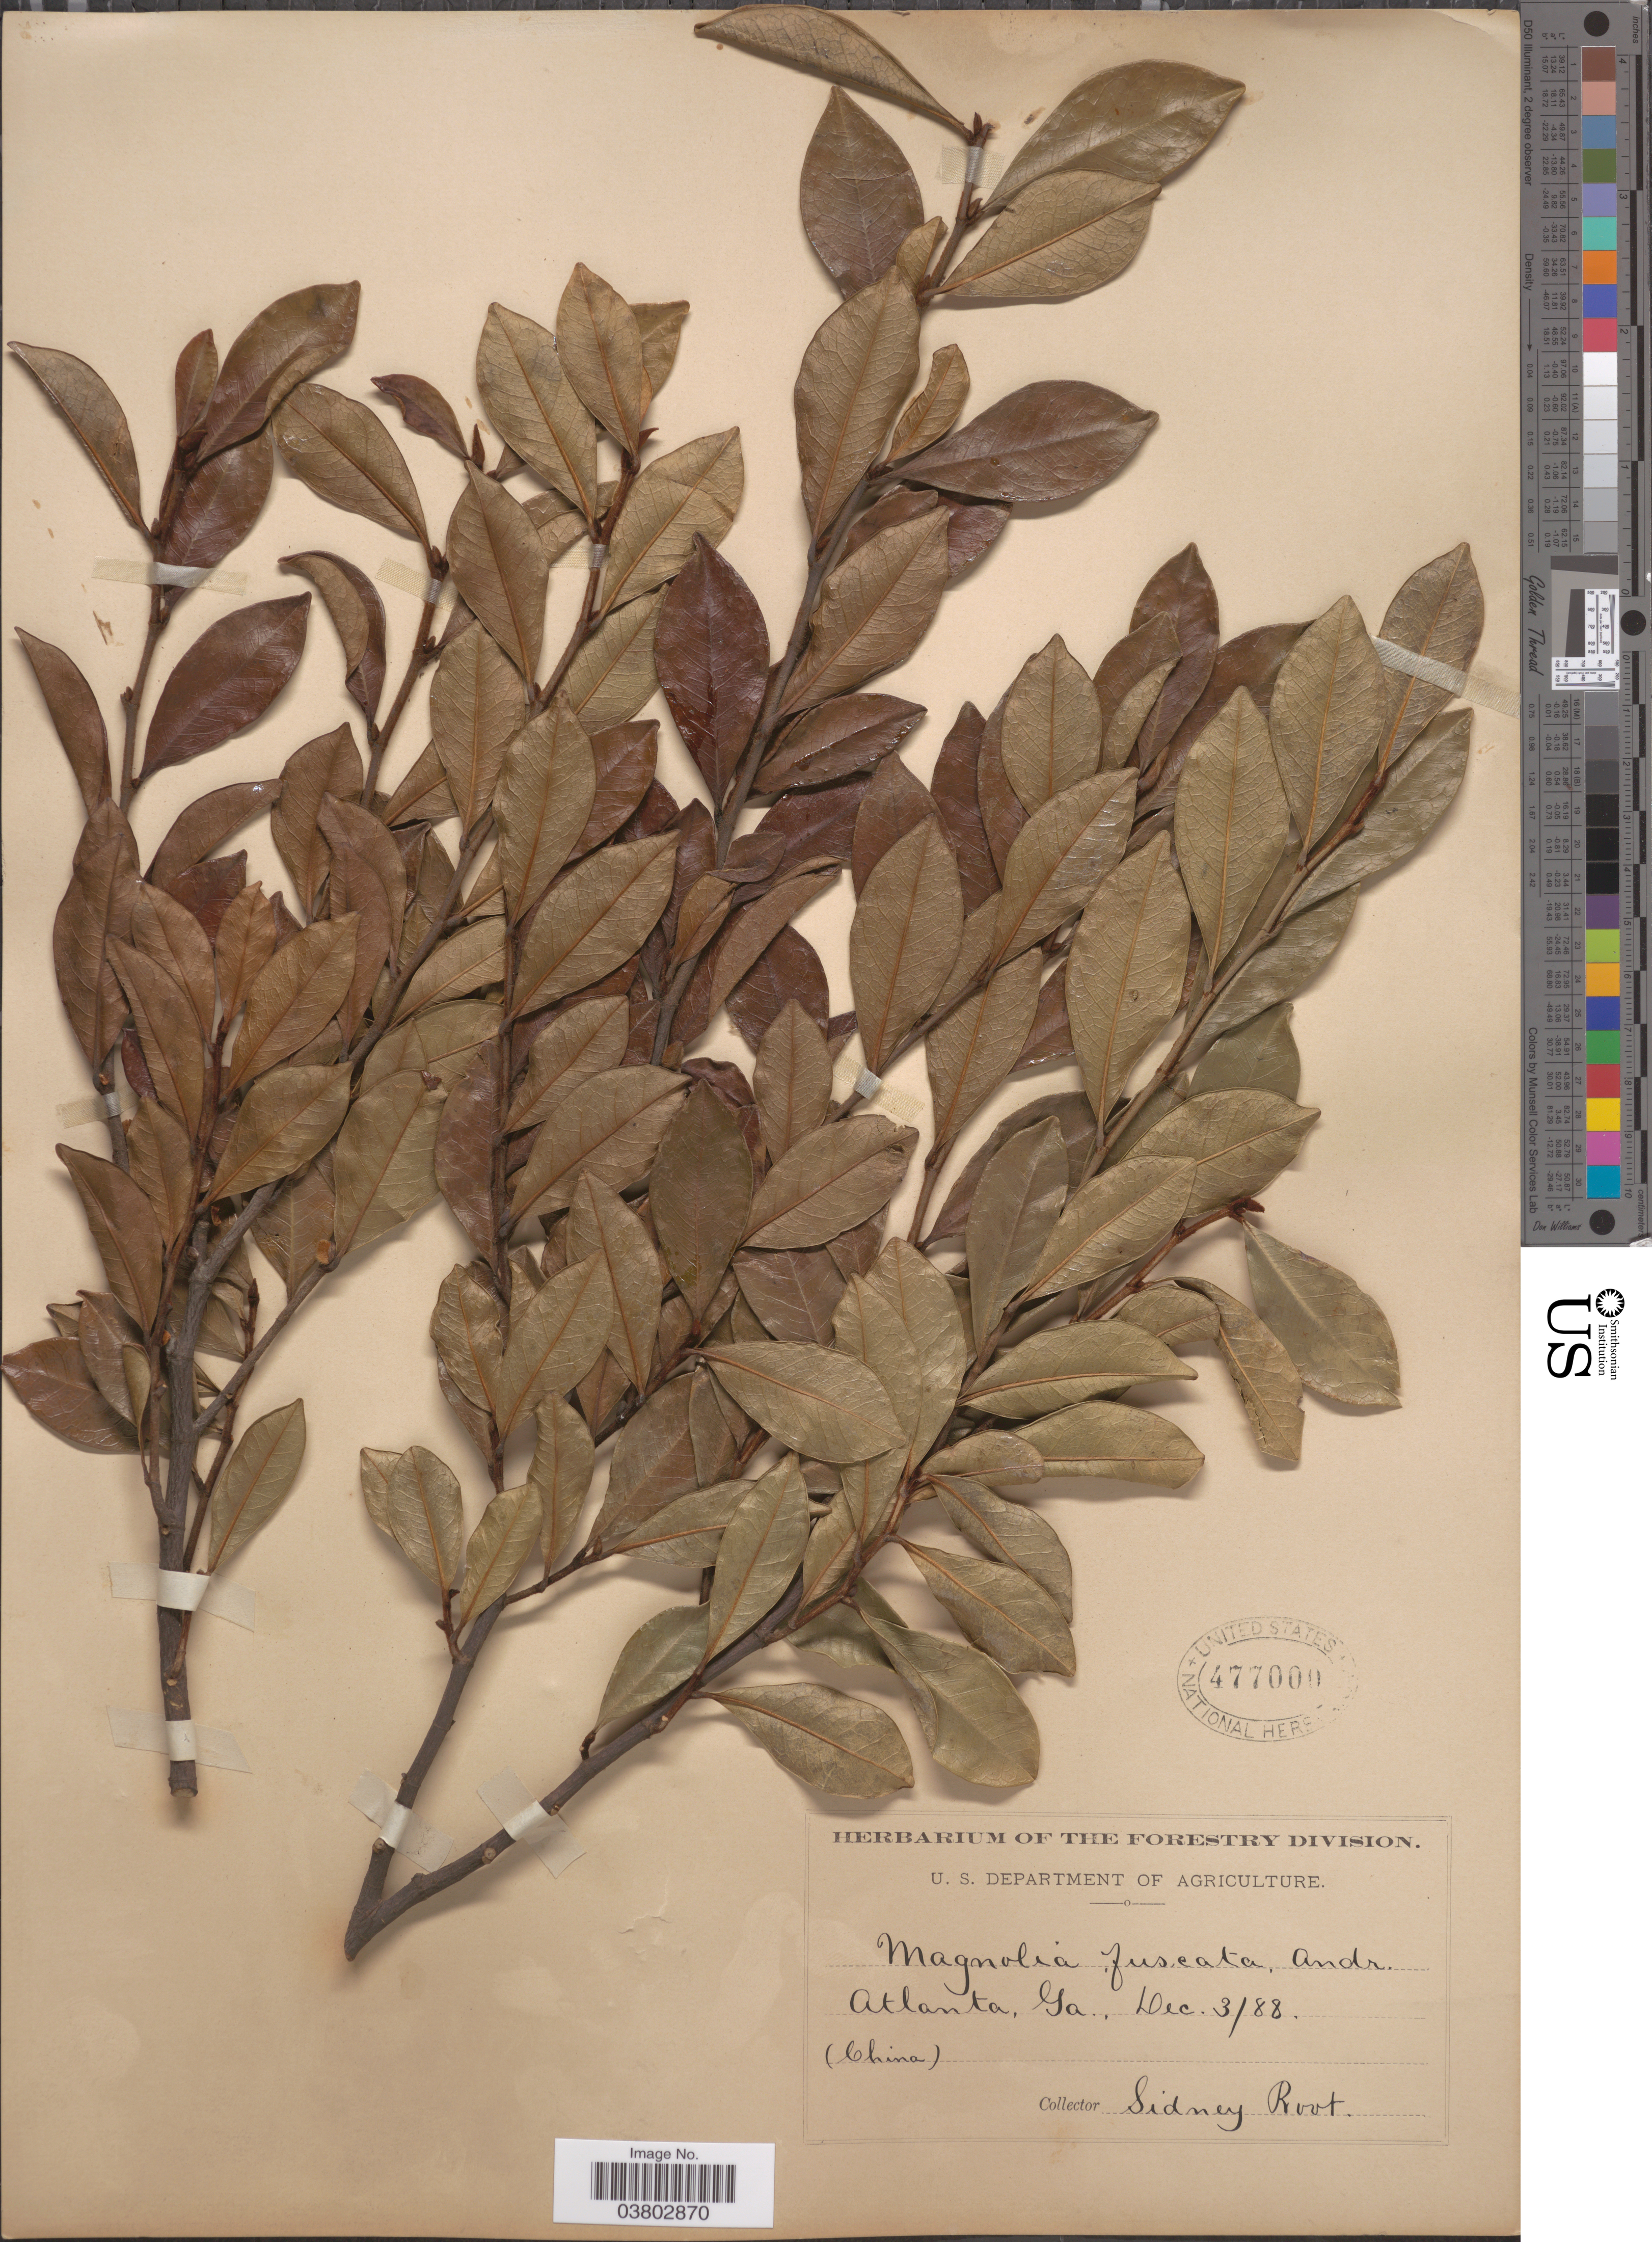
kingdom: Plantae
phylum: Tracheophyta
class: Magnoliopsida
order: Magnoliales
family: Magnoliaceae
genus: Magnolia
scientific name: Magnolia fuscata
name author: Andrews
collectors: S. Root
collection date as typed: Transcribed d/m/y: 3/12/88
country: United States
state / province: Georgia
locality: Atlanta.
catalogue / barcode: US 477000